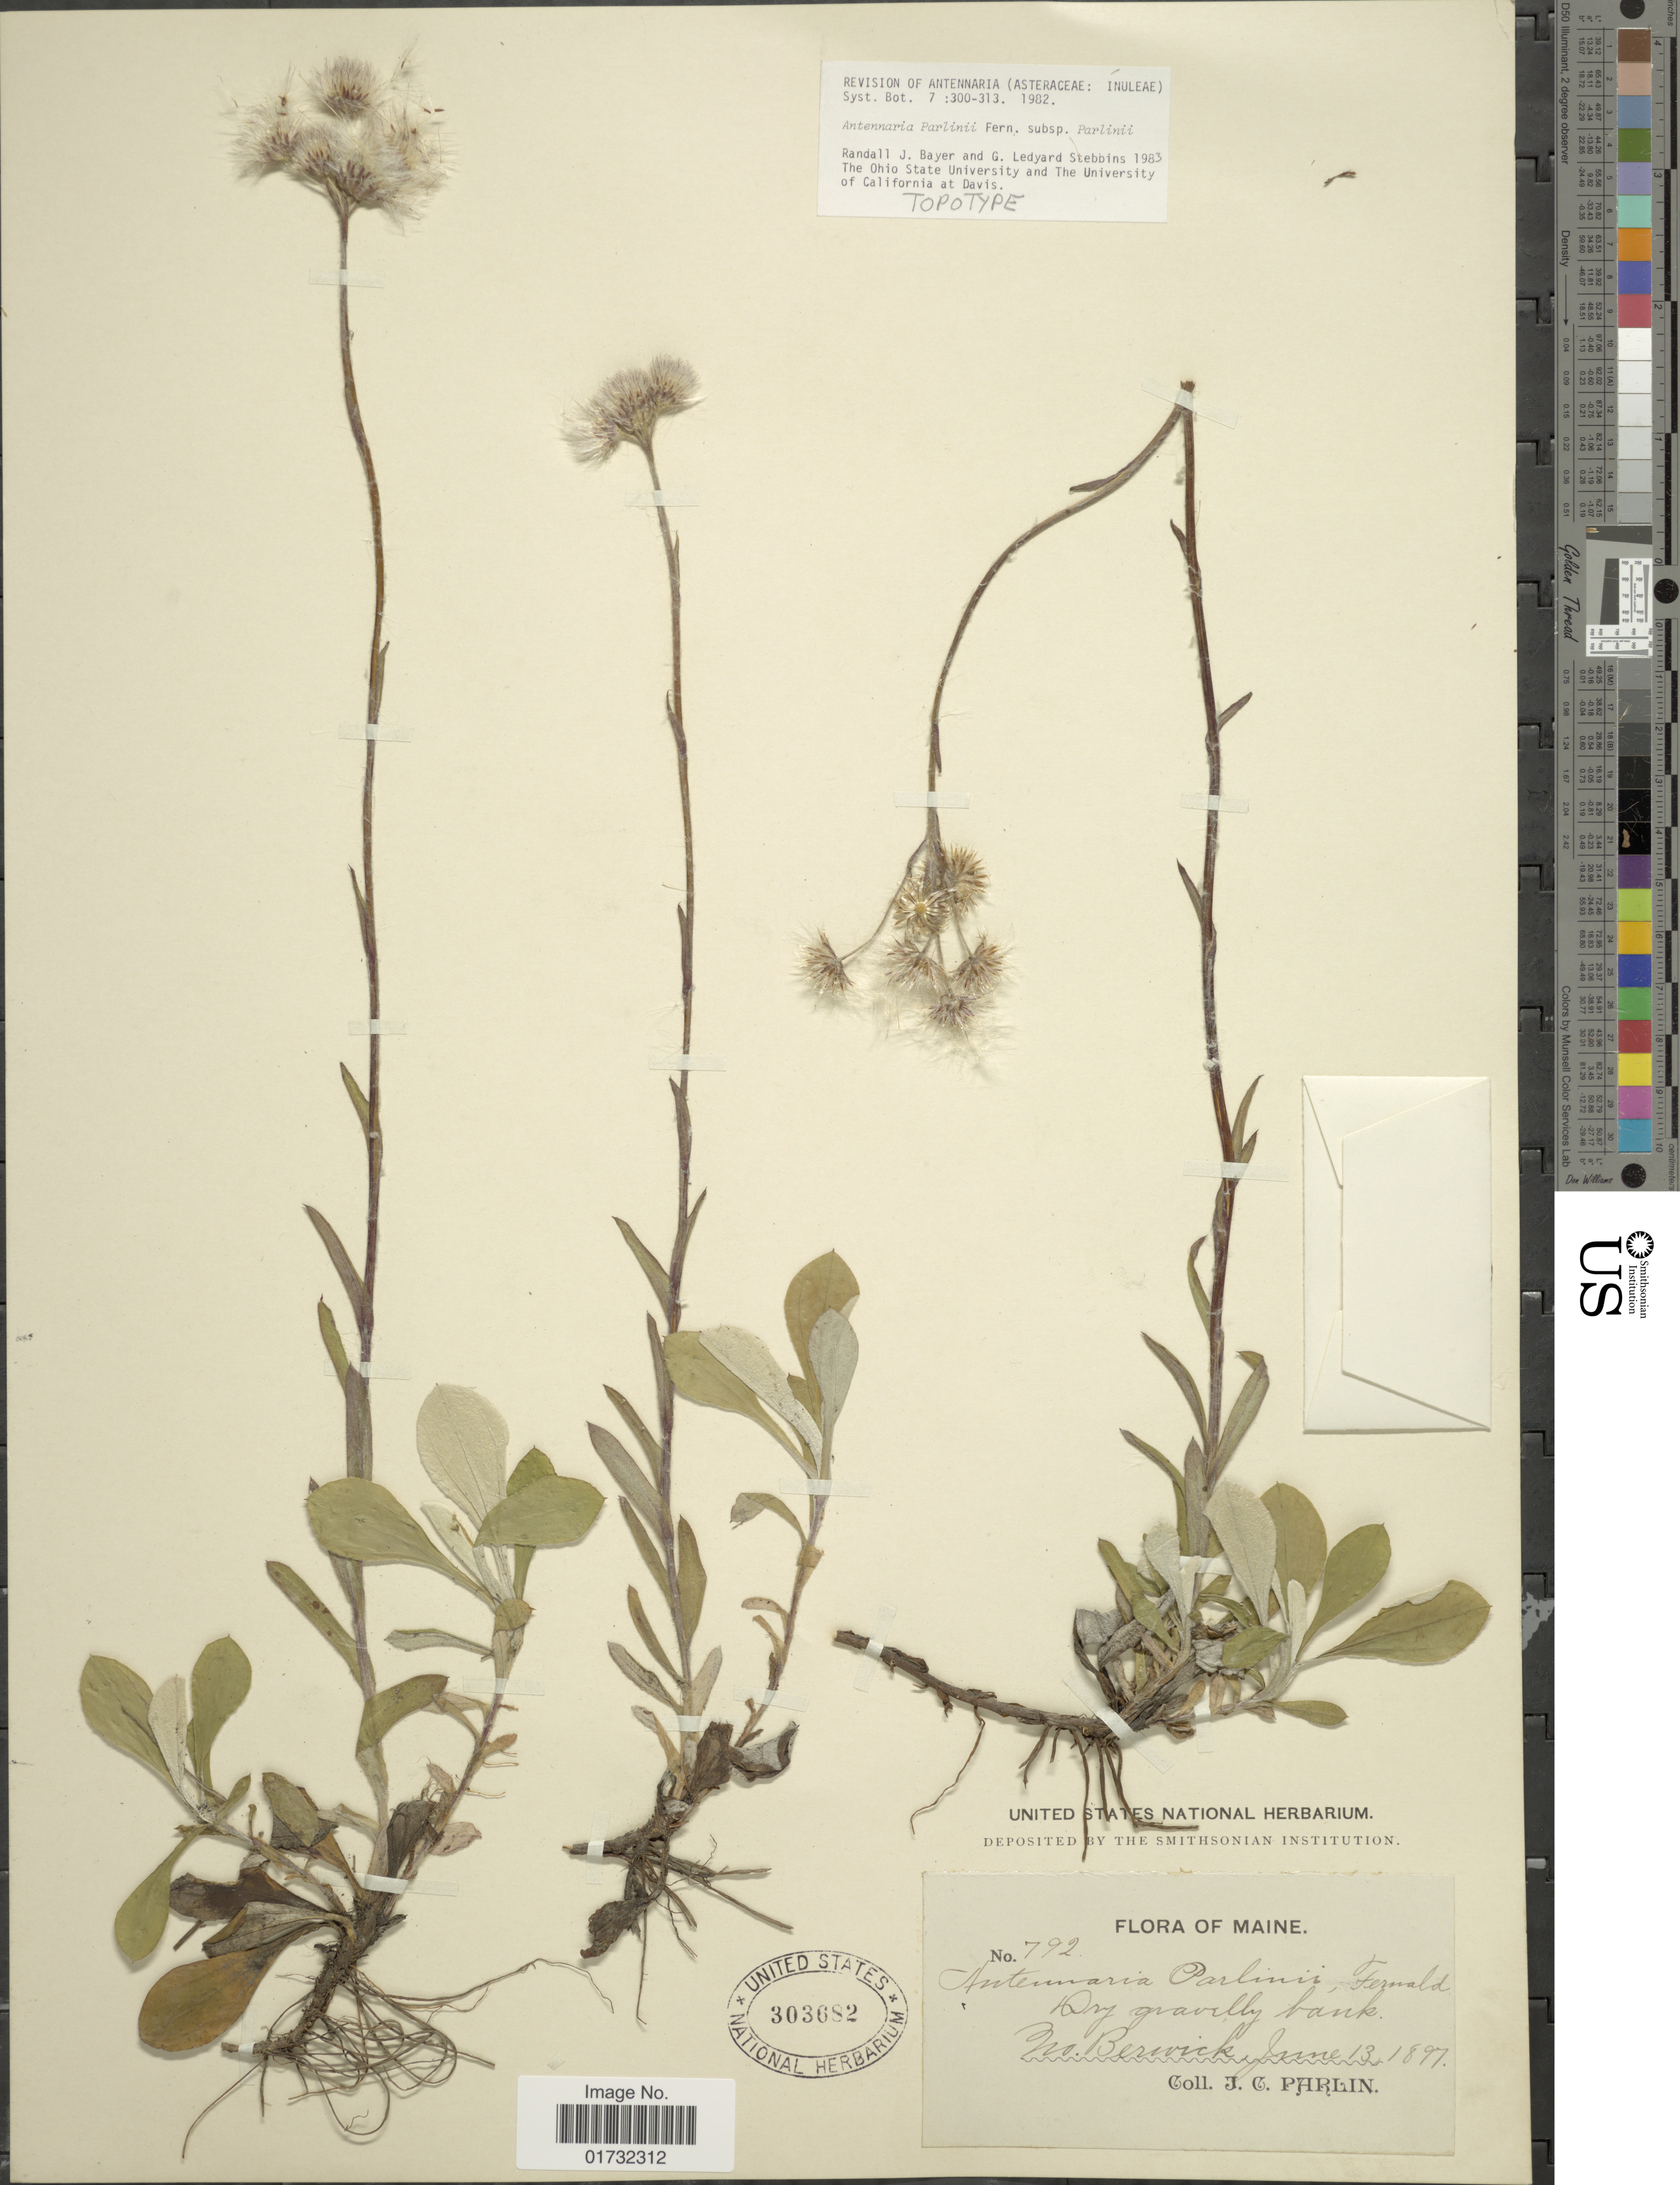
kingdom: Plantae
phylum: Tracheophyta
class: Magnoliopsida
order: Asterales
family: Asteraceae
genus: Antennaria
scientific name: Antennaria parlinii subsp. parlinii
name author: Fernald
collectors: J. Parlin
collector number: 792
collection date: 1897-06-13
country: United States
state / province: Maine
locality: No. Berwick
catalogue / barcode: US 303682